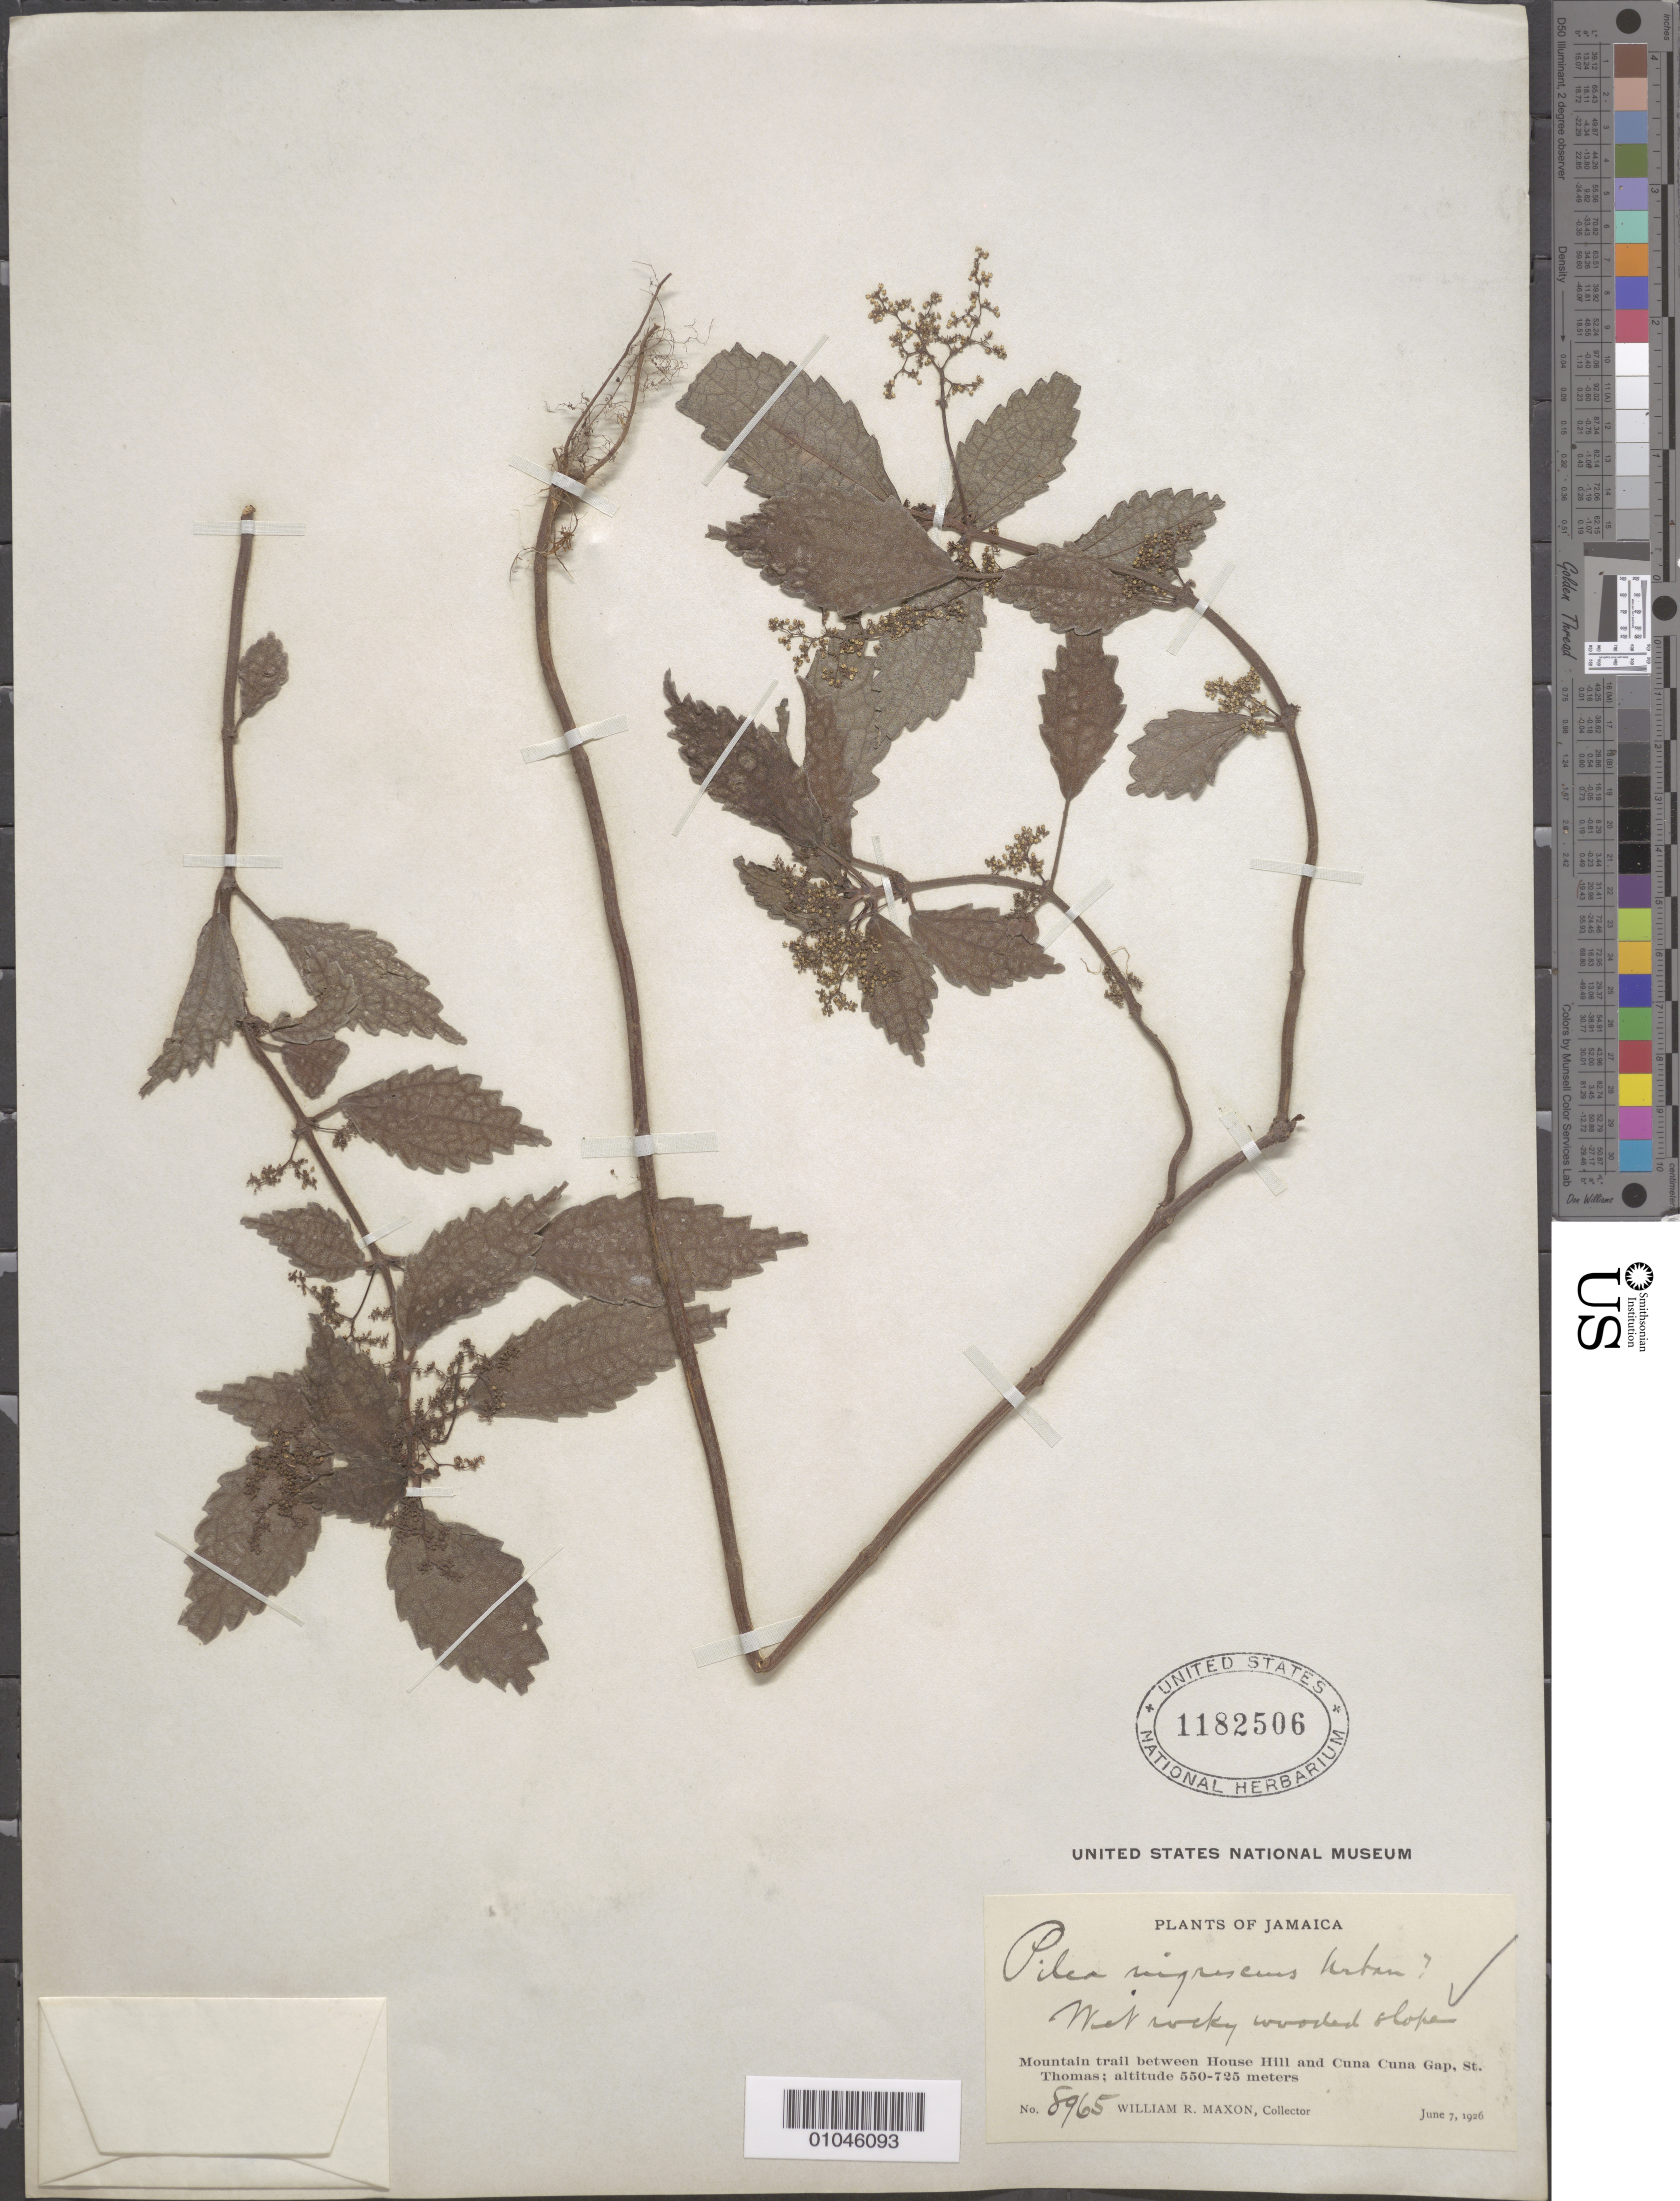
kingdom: Plantae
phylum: Tracheophyta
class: Magnoliopsida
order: Rosales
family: Urticaceae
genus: Pilea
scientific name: Pilea nigrescens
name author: Urb.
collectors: W. R. Maxon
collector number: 8965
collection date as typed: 07 Jun 1926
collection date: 1926-06-07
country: Jamaica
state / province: Saint Thomas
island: Jamaica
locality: Wet rocky wooded slope. Mountain trail between House Hill and Cuna Cuna Gap.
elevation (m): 550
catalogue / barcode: US 1182506